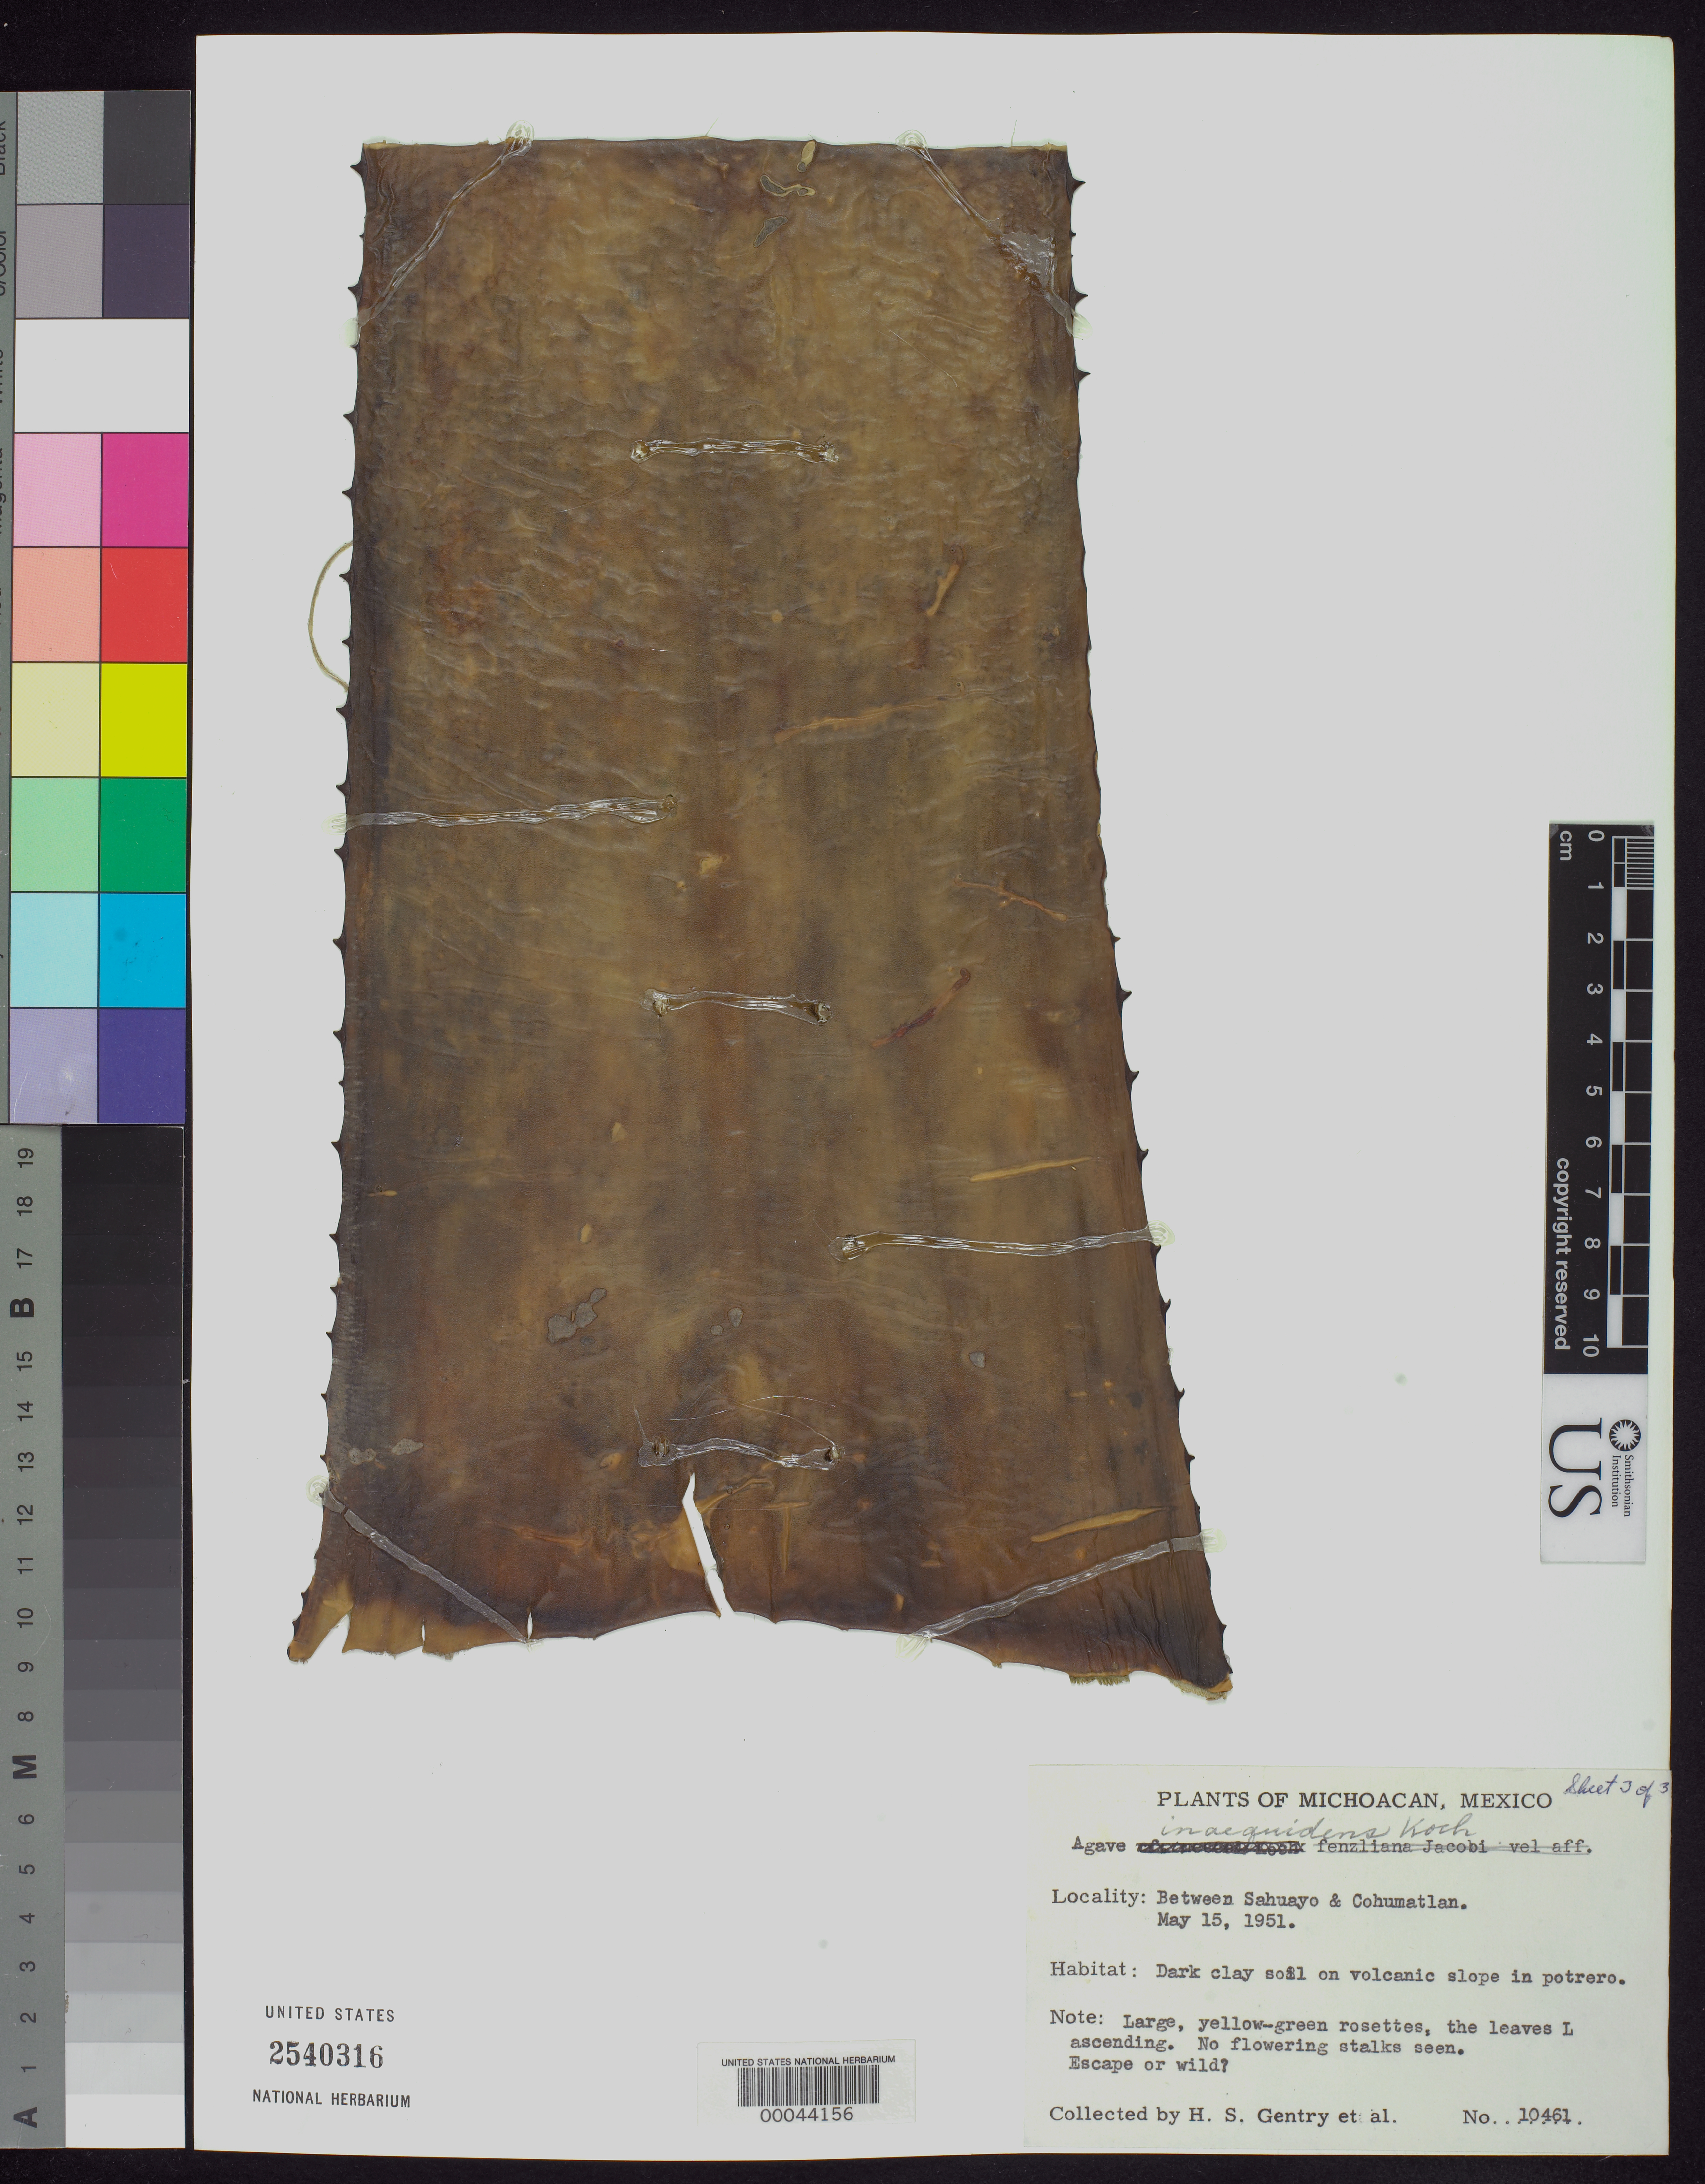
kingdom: Plantae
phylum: Tracheophyta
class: Liliopsida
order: Asparagales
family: Asparagaceae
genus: Agave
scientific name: Agave inaequidens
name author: K. Koch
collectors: H. S. Gentry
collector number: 10461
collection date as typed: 15 May 1951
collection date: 1951-05-15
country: Mexico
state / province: Michoacán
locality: Between sahuayo & cohumatlan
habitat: Dark clay soil on volcanic slope in potrero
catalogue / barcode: US 2540316